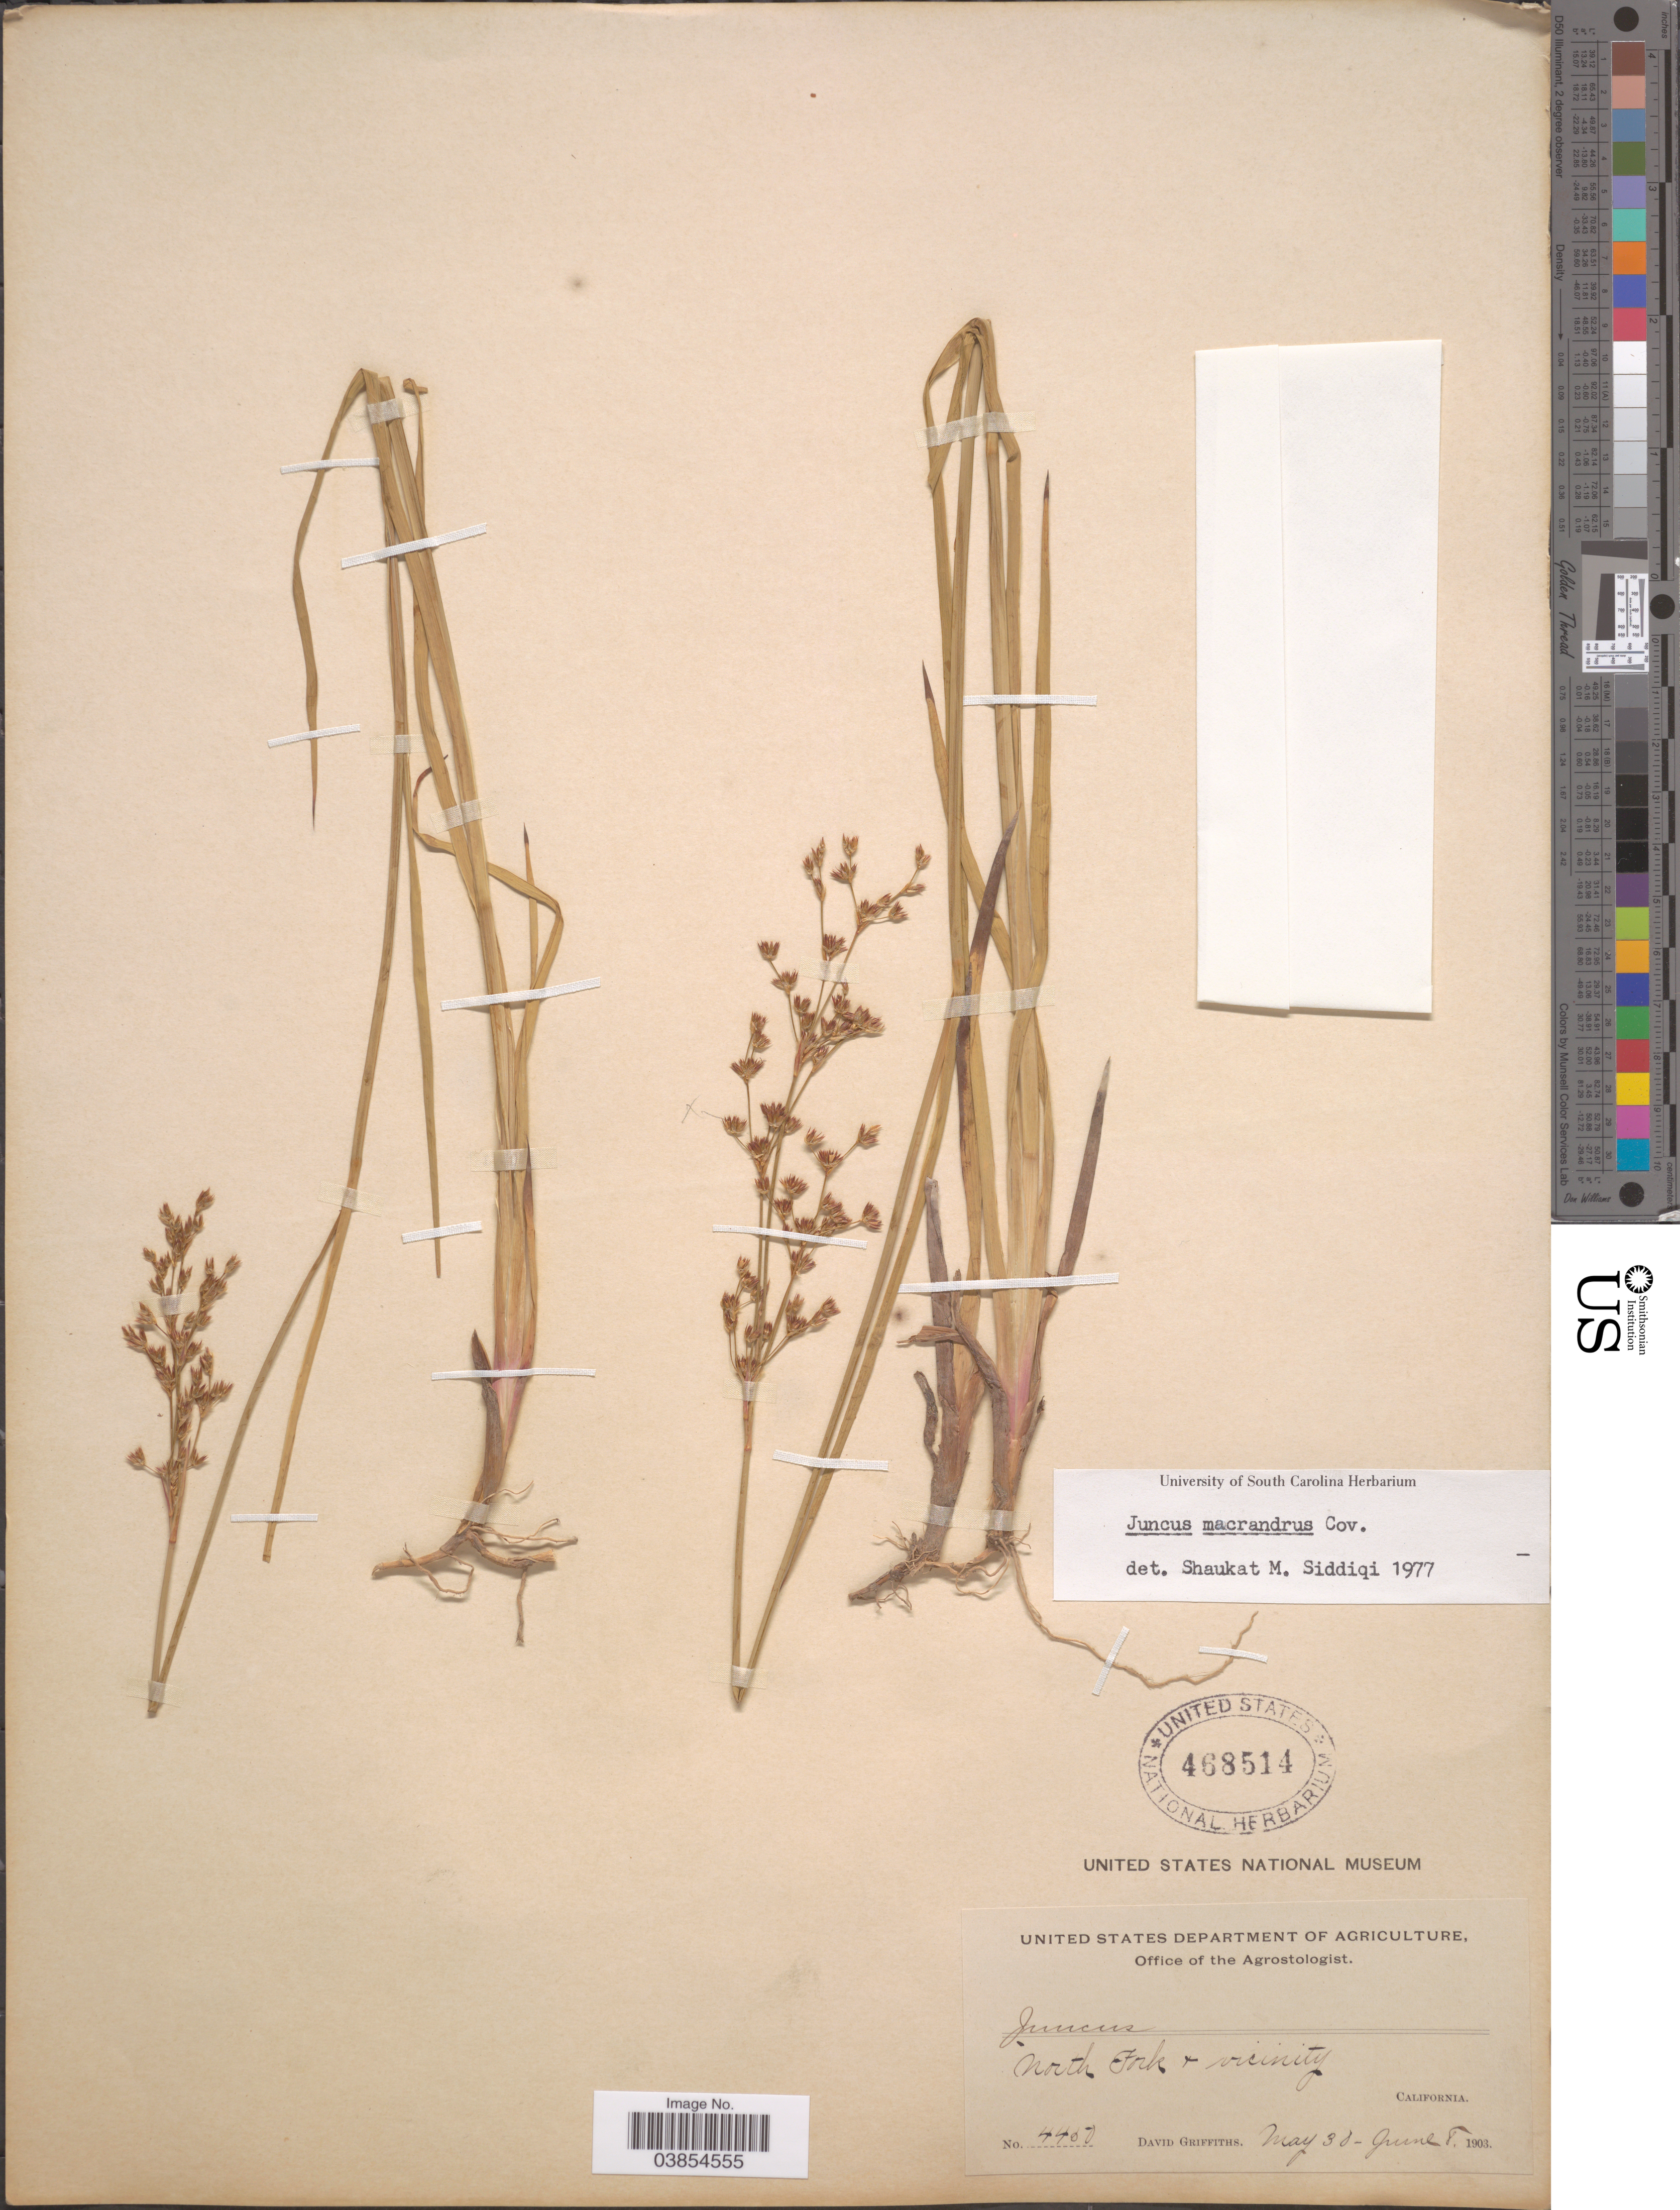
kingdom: Plantae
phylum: Tracheophyta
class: Liliopsida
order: Poales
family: Juncaceae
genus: Juncus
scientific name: Juncus macrandrus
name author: Coville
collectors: D. Griffiths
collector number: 4450*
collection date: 1903-05-30/1903-06-08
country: United States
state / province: California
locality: North Fork + vicinity.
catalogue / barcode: US 468514